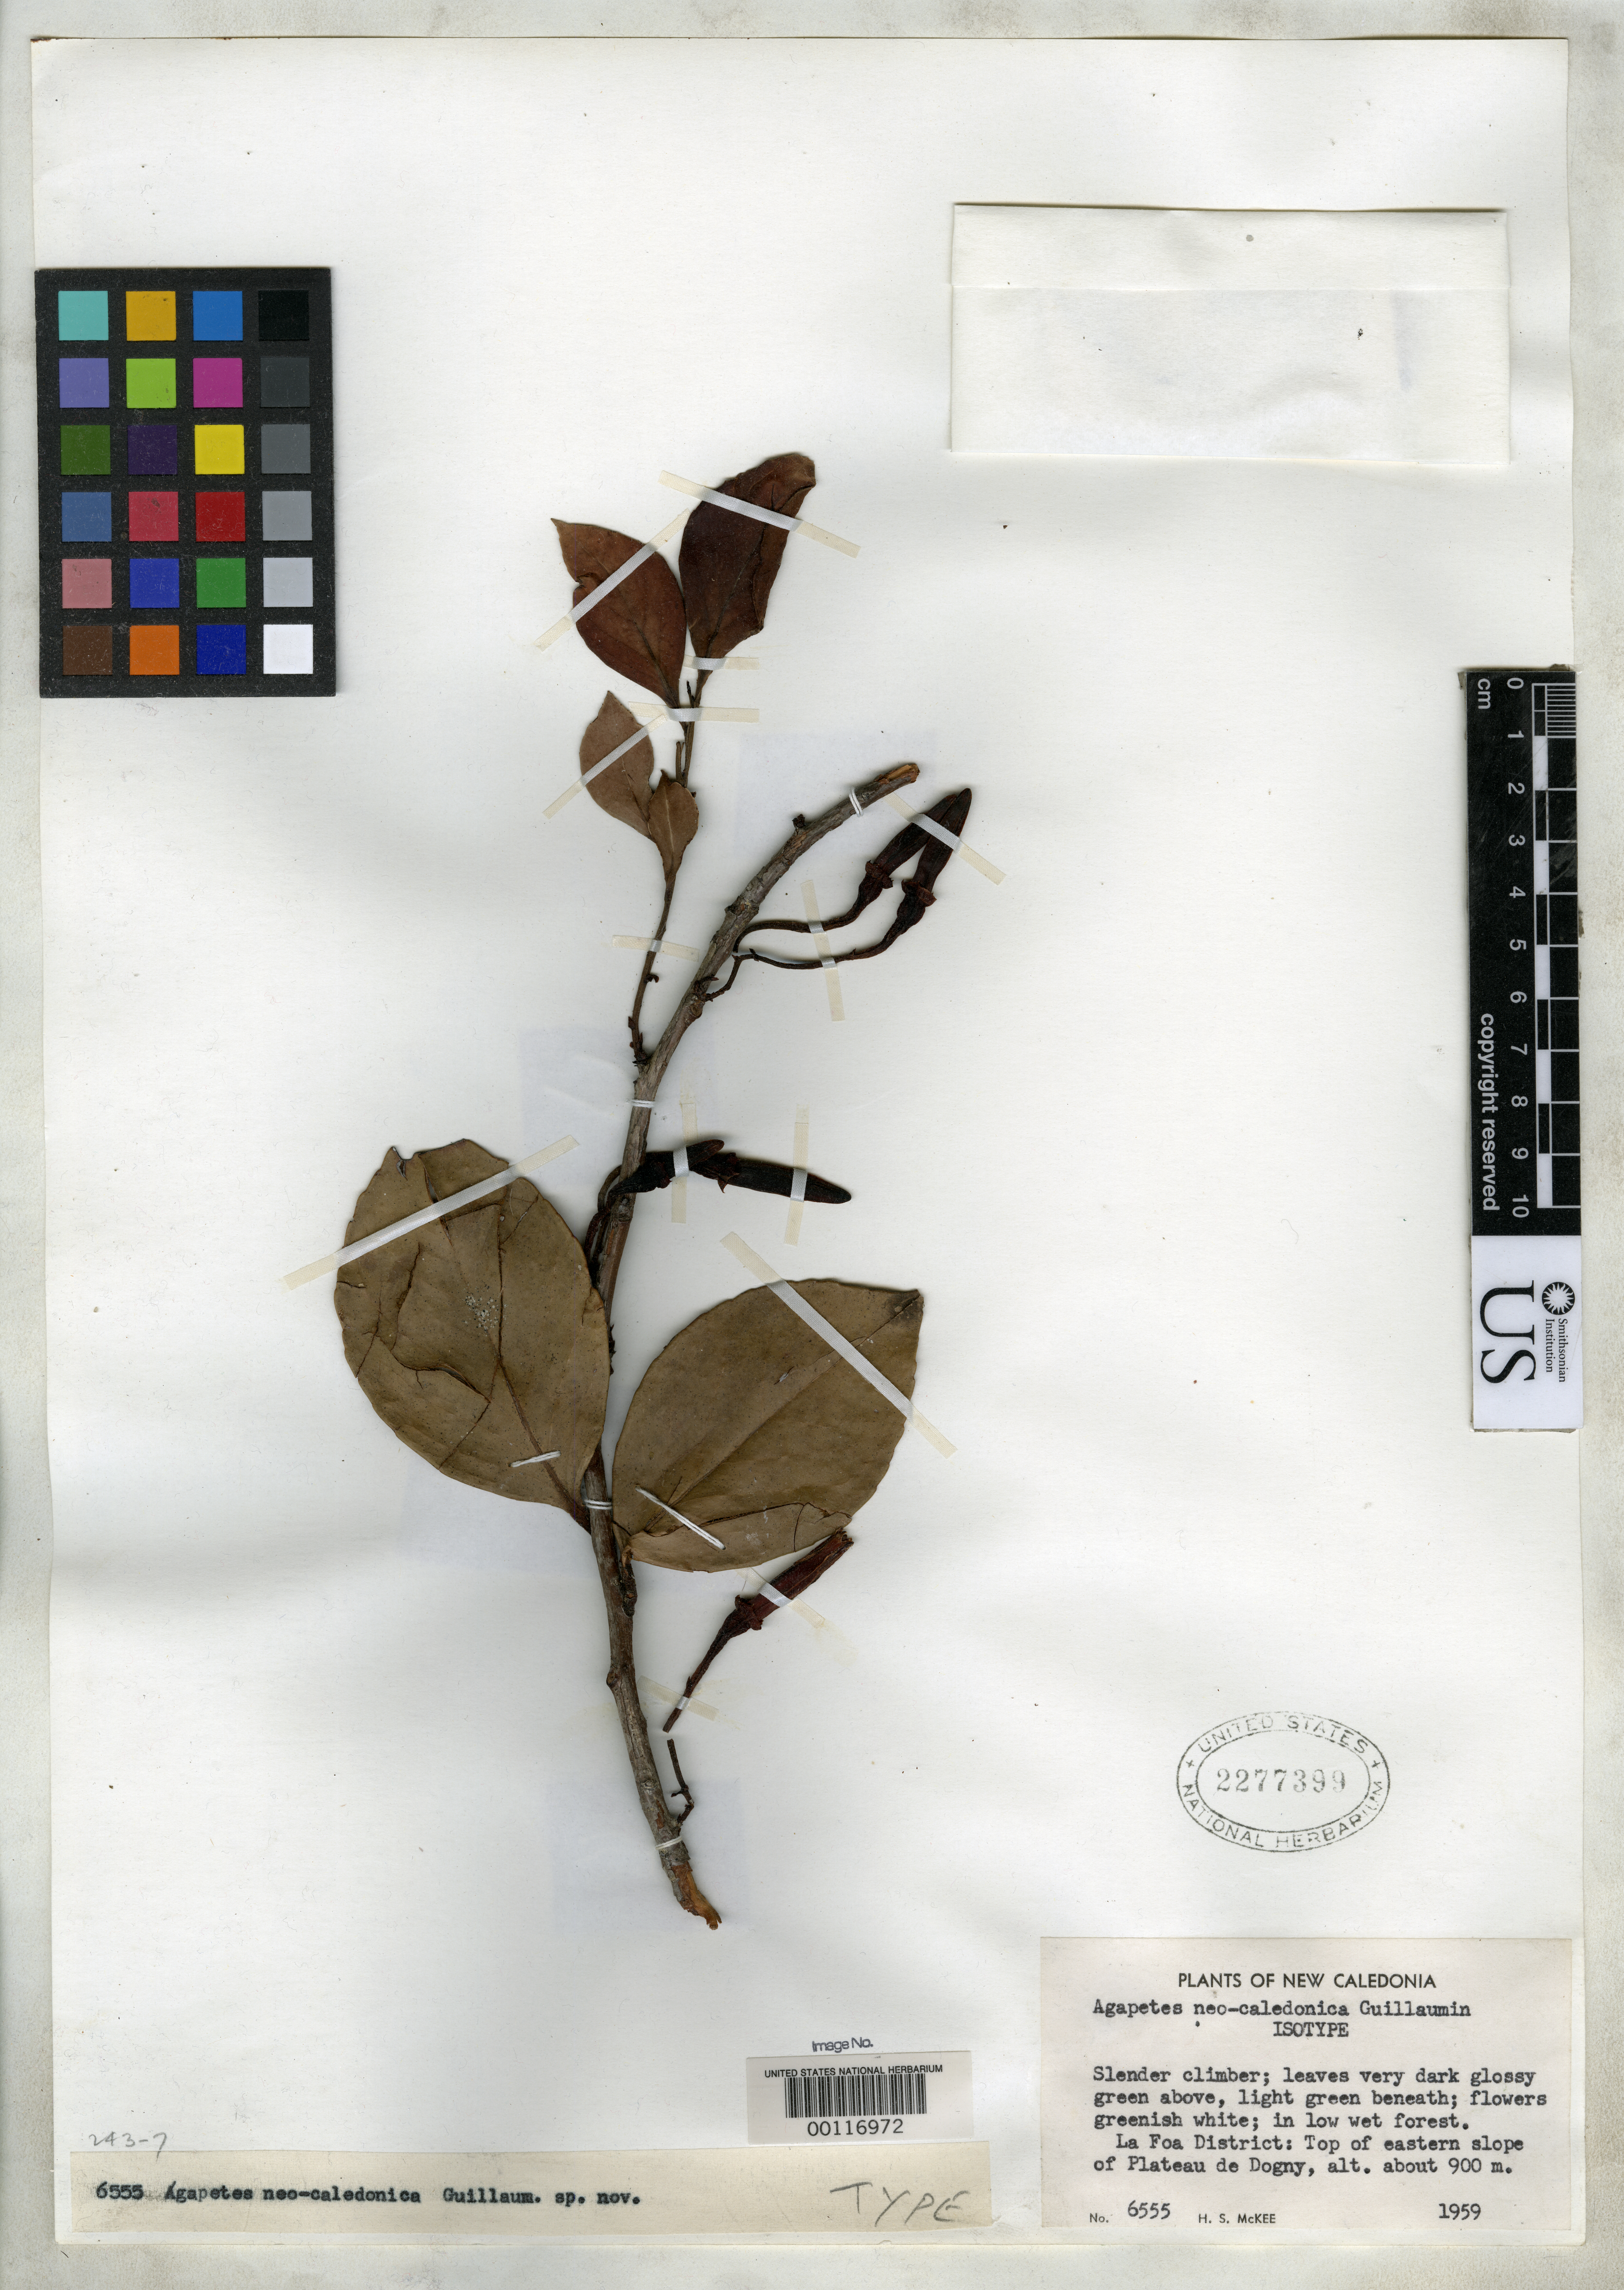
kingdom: Plantae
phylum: Tracheophyta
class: Magnoliopsida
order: Ericales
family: Ericaceae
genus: Agapetes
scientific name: Agapetes neo-caledonica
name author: Guillaumin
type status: Isotype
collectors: H. S. MacKee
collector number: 6555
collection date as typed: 1959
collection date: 1959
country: New Caledonia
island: New Caledonia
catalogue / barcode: US 2277399